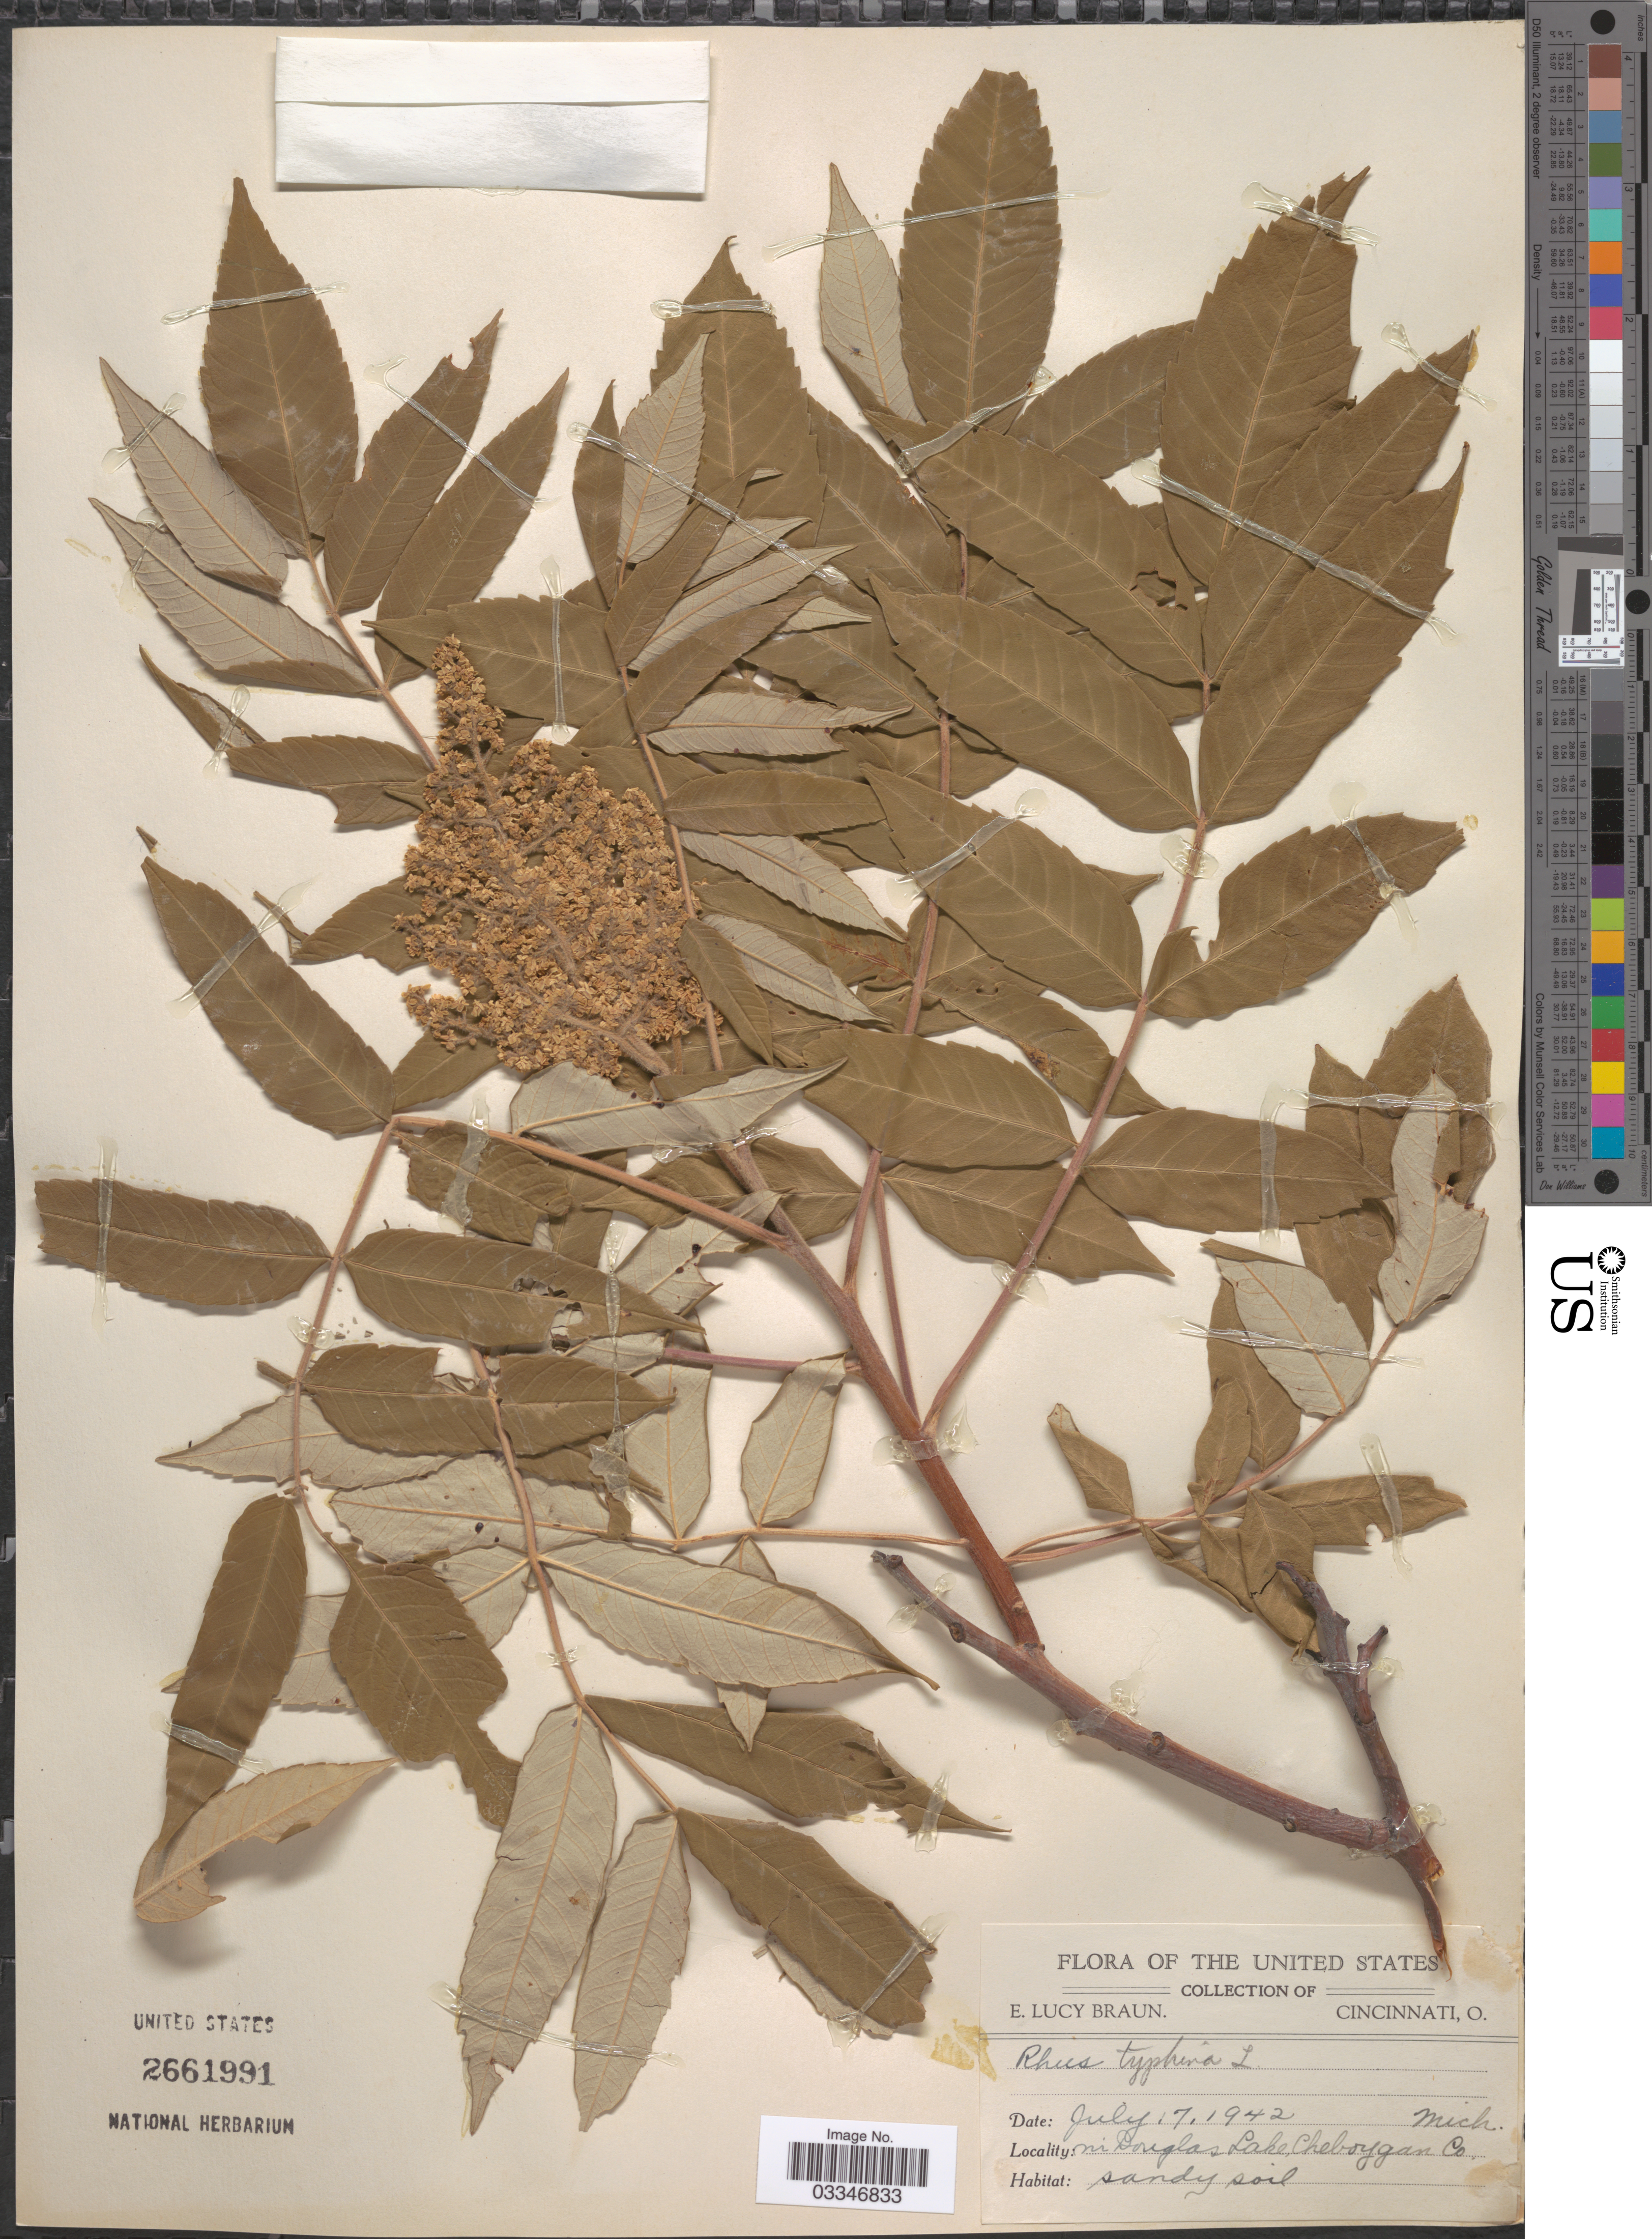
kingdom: Plantae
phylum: Tracheophyta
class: Magnoliopsida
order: Sapindales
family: Anacardiaceae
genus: Rhus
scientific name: Rhus typhina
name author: L.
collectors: E. L. Braun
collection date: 1942-07-17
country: United States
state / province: Michigan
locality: Nr Douglas Lake, Cheboygan Co.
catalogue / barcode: US 2661991